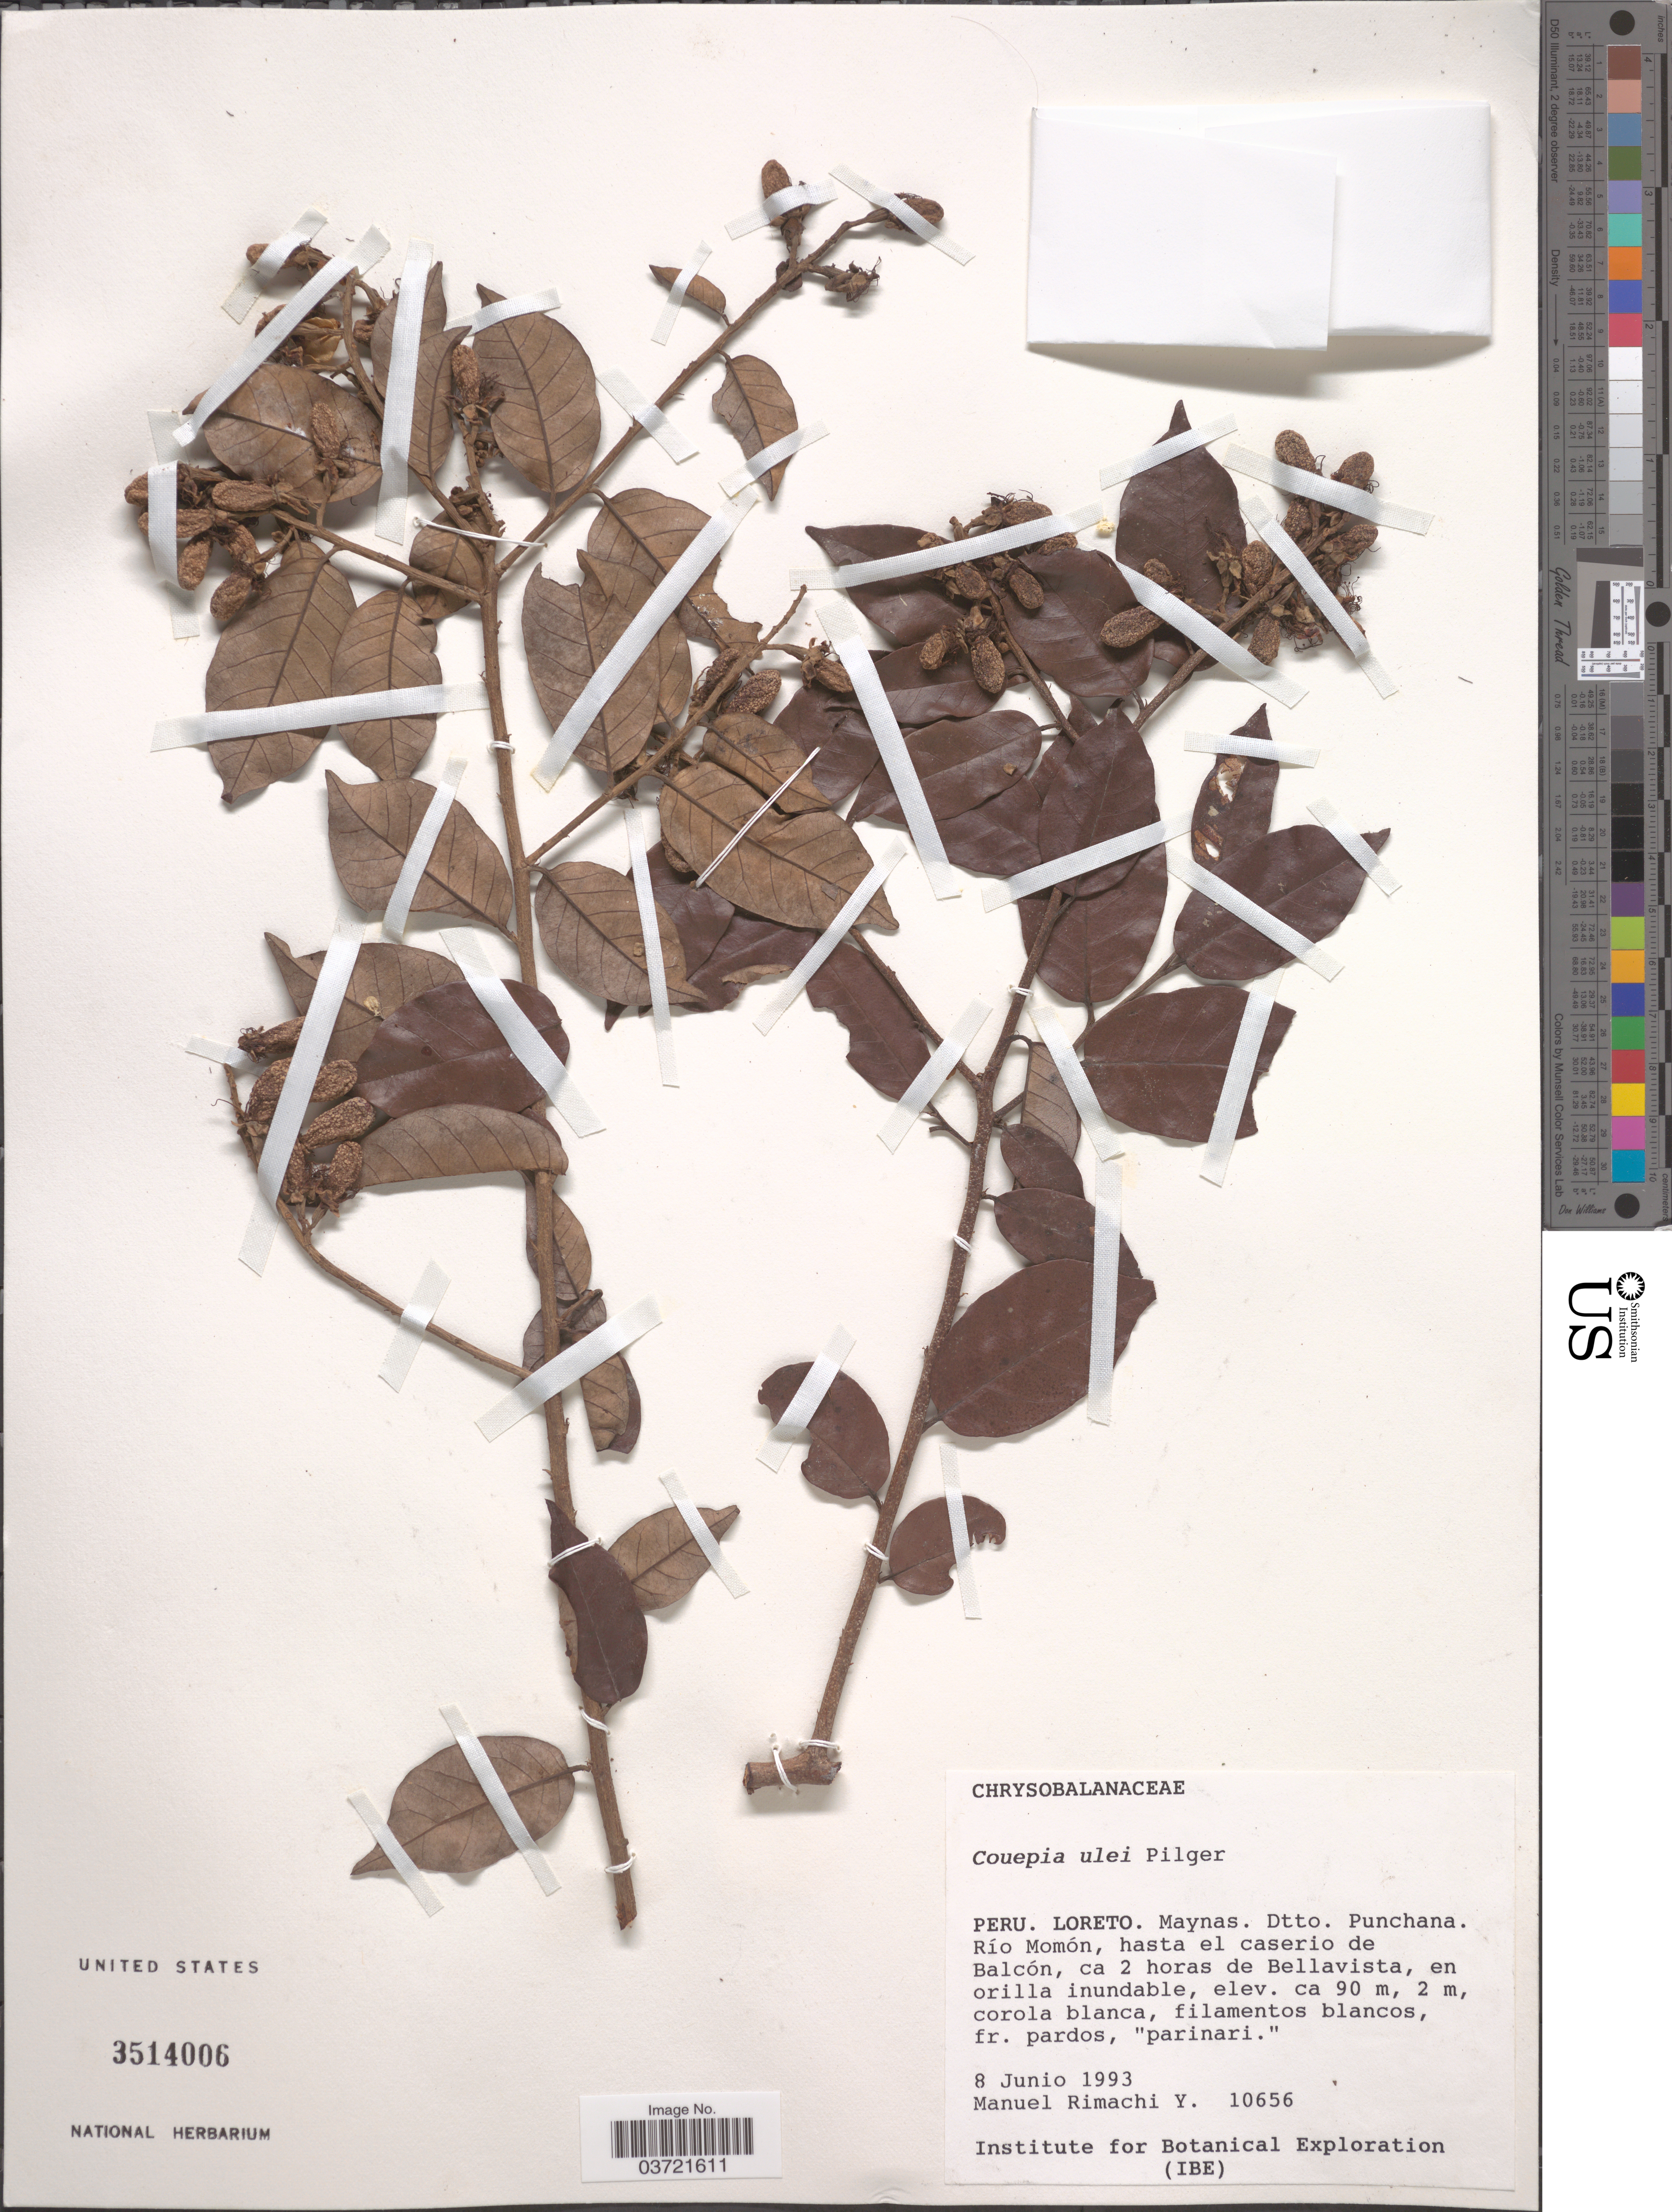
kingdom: Plantae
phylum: Tracheophyta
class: Magnoliopsida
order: Malpighiales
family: Chrysobalanaceae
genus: Couepia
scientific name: Couepia ulei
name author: Pilg.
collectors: M. Rimachi Y.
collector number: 10656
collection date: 1993-06-08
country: Peru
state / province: Loreto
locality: Maynas, Dtto. Punchana. Río Momón, hasta el caserio de Balcón, ca 2 horas de Bellavista.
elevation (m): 90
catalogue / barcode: US 3514006